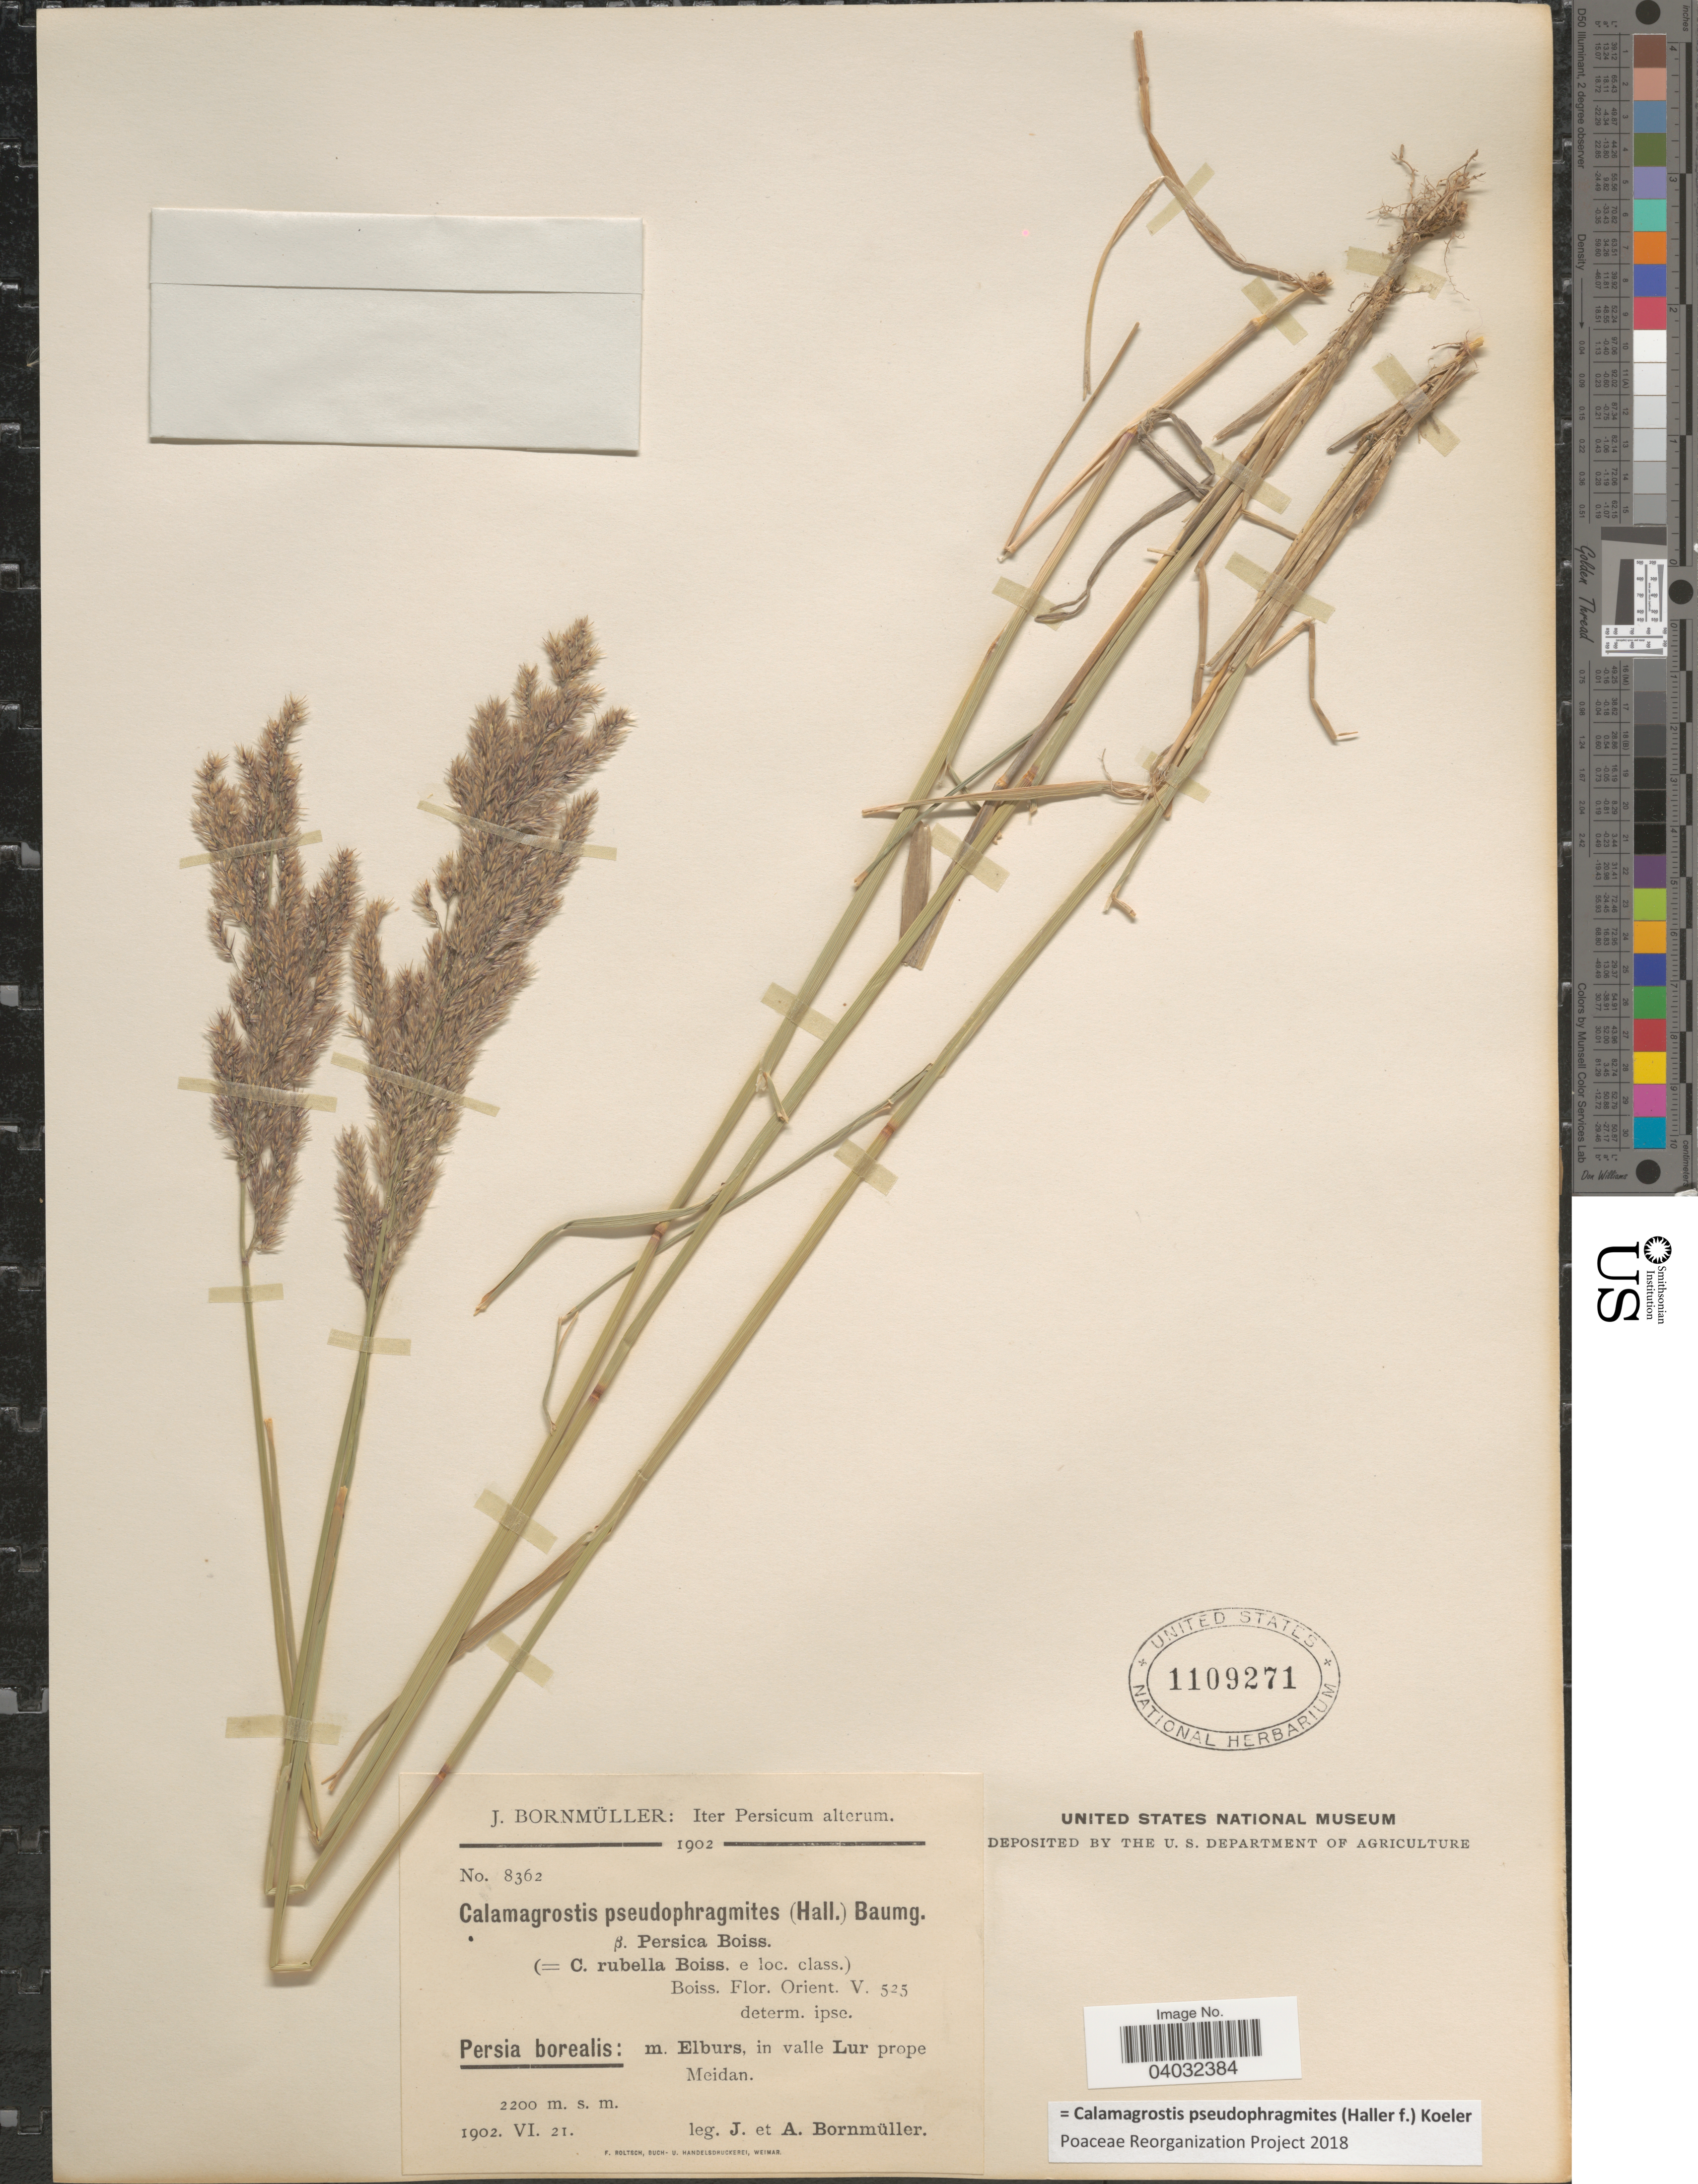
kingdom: Plantae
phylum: Tracheophyta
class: Liliopsida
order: Poales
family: Poaceae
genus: Calamagrostis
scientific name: Calamagrostis pseudophragmites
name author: (Haller f.) Koeler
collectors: J. Bornmüller & A. Bornmüller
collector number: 8362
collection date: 1902-06-21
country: Iran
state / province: Alborz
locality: Iter Persicum alterum. Persia borealis: m. Elburs, in valle Lur prope Meidan.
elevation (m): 2200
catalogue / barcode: US 1109271